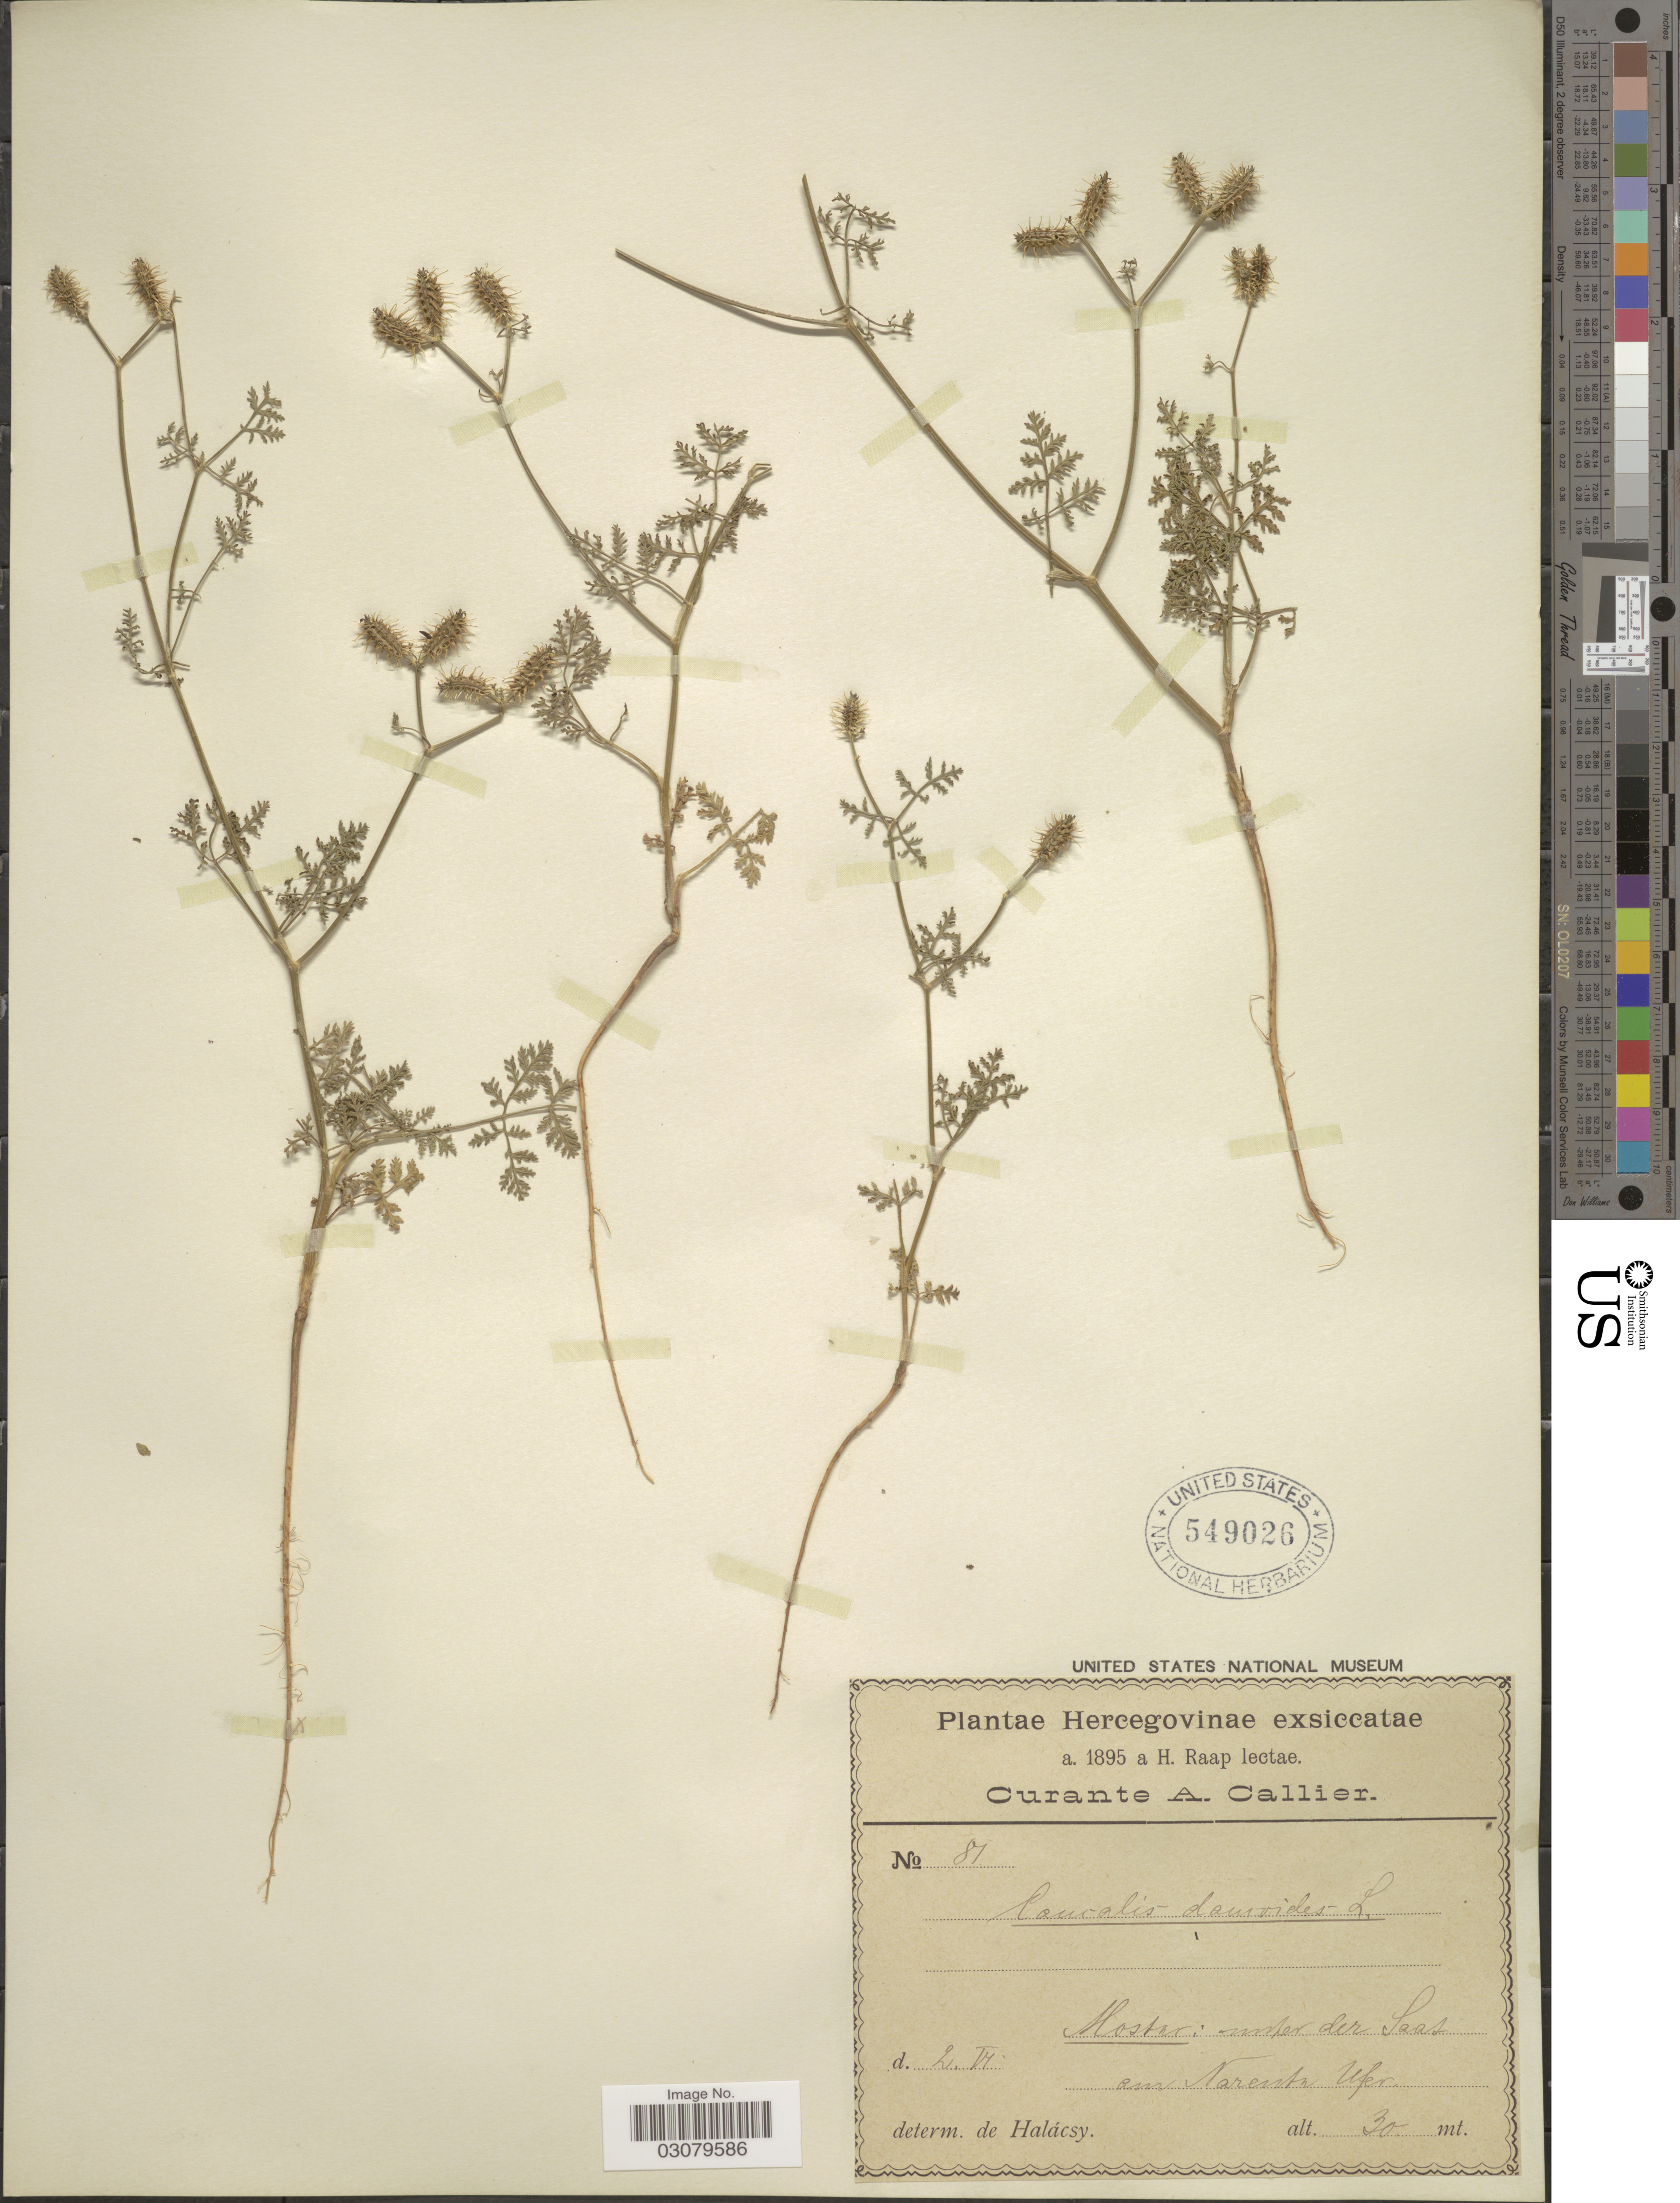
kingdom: Plantae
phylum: Tracheophyta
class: Magnoliopsida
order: Apiales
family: Apiaceae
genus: Caucalis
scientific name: Caucalis daucoides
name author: L.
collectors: H. Raap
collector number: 81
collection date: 1895-06-02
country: Bosnia and Herzegovina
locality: Hercegovinae. Mostar: umfer des Saas am Narenta Ufer.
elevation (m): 30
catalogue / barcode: US 549026